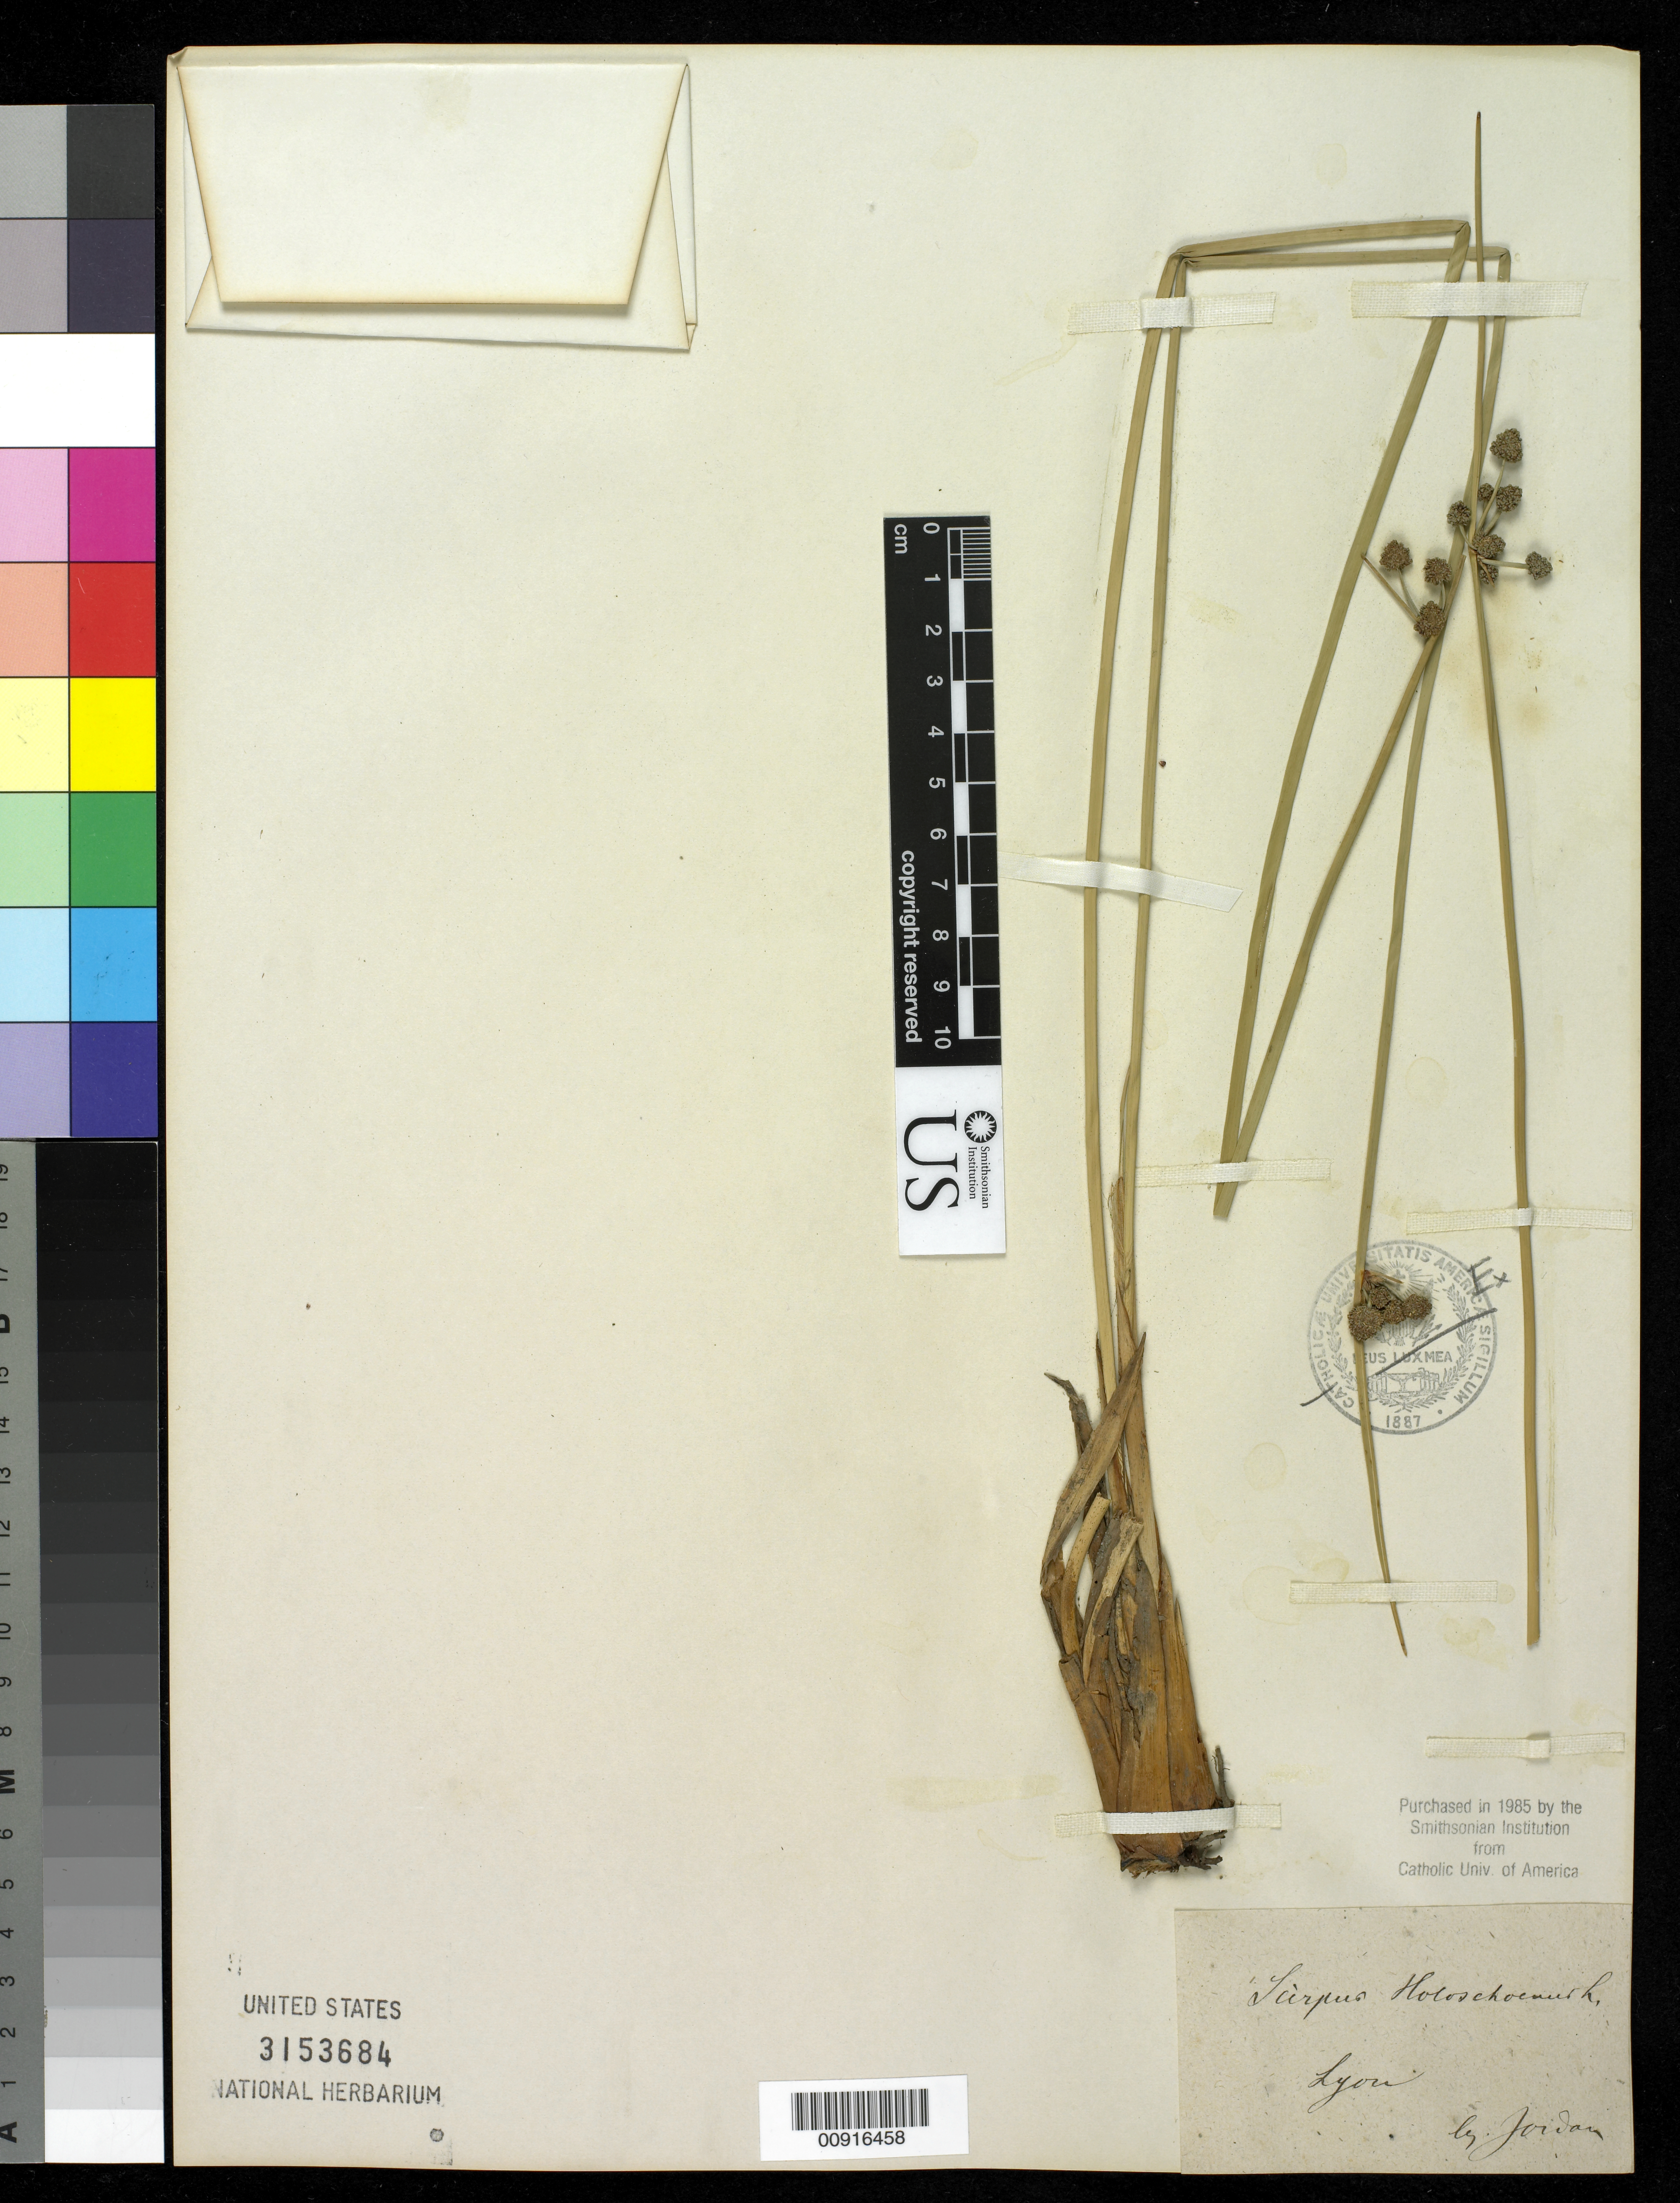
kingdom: Plantae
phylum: Tracheophyta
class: Liliopsida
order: Poales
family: Cyperaceae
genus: Scirpoides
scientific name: Scirpoides holoschoenus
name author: (L.) Soják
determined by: Strong, M. T., (US), Smithsonian Institution - National Museum of Natural History (UNITED STATES)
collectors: -. Jordan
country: France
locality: Lyon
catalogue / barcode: US 3153684